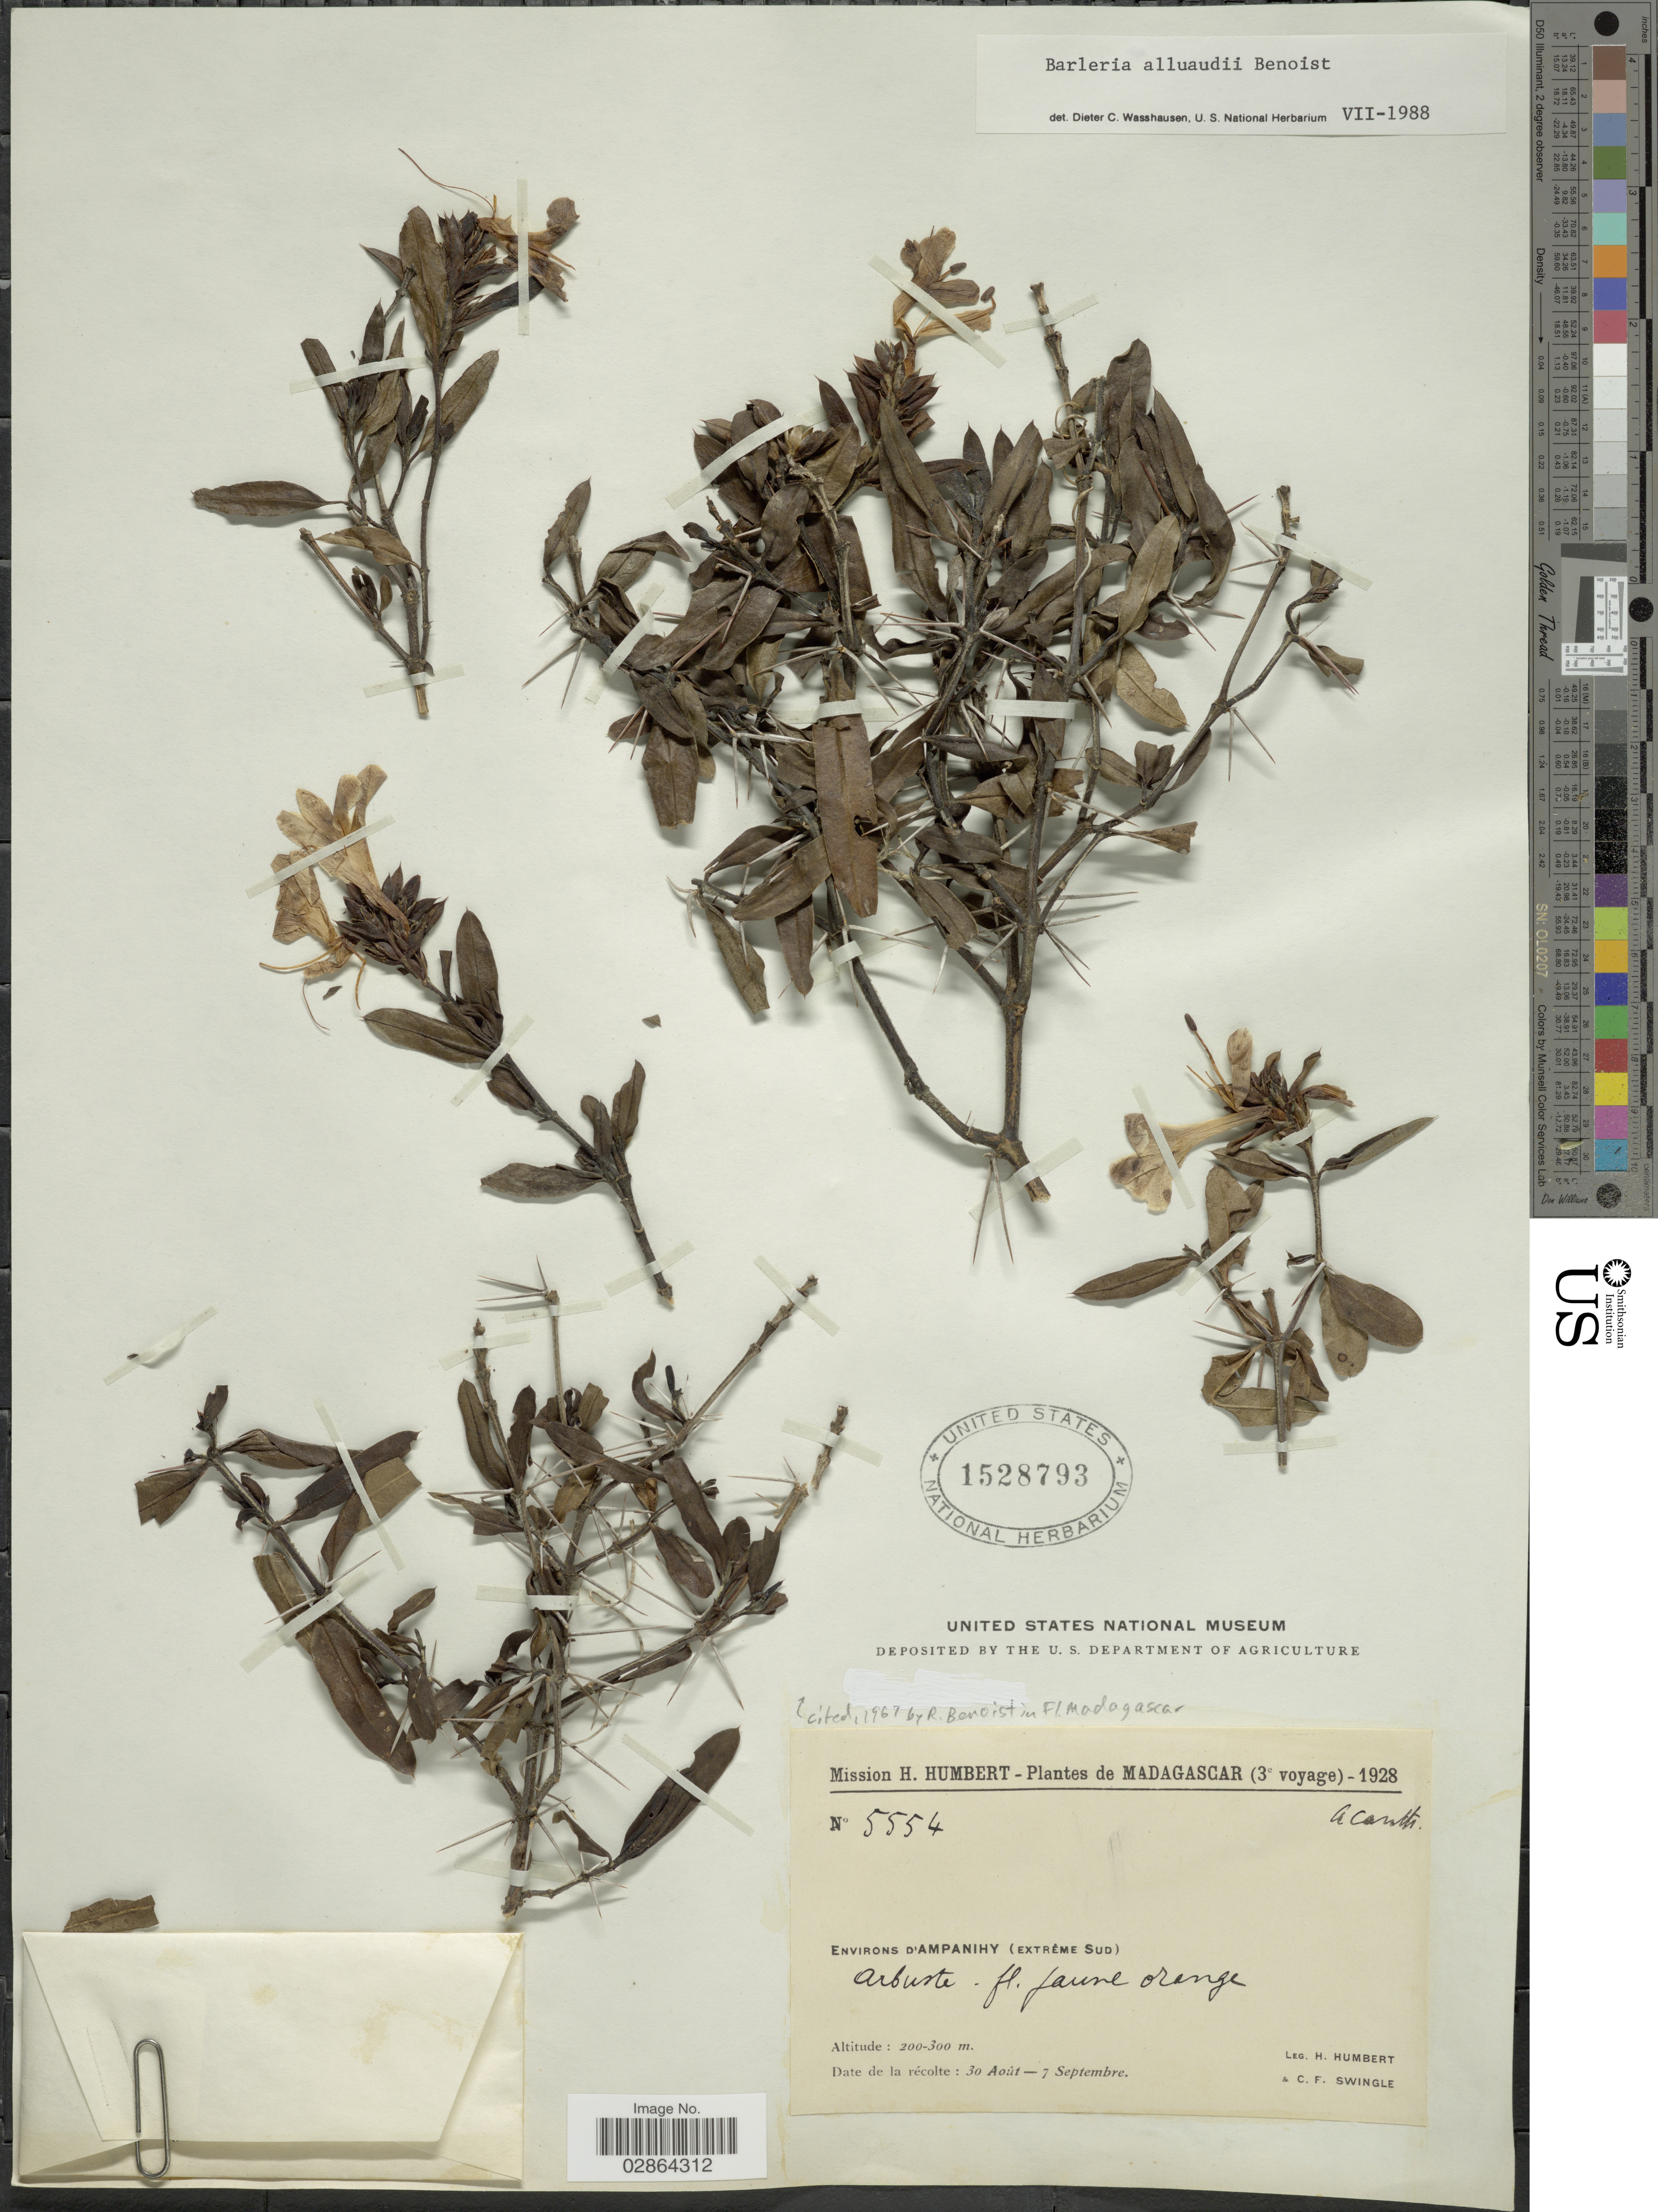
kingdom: Plantae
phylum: Tracheophyta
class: Magnoliopsida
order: Lamiales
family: Acanthaceae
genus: Barleria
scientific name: Barleria alluaudii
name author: Benoist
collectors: H. Humbert & C. Swingle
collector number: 5554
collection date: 1928-08-30/1928-09-07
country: Madagascar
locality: Environs d'Ampanihy (Extréme Sud).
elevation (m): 200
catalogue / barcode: US 1528793